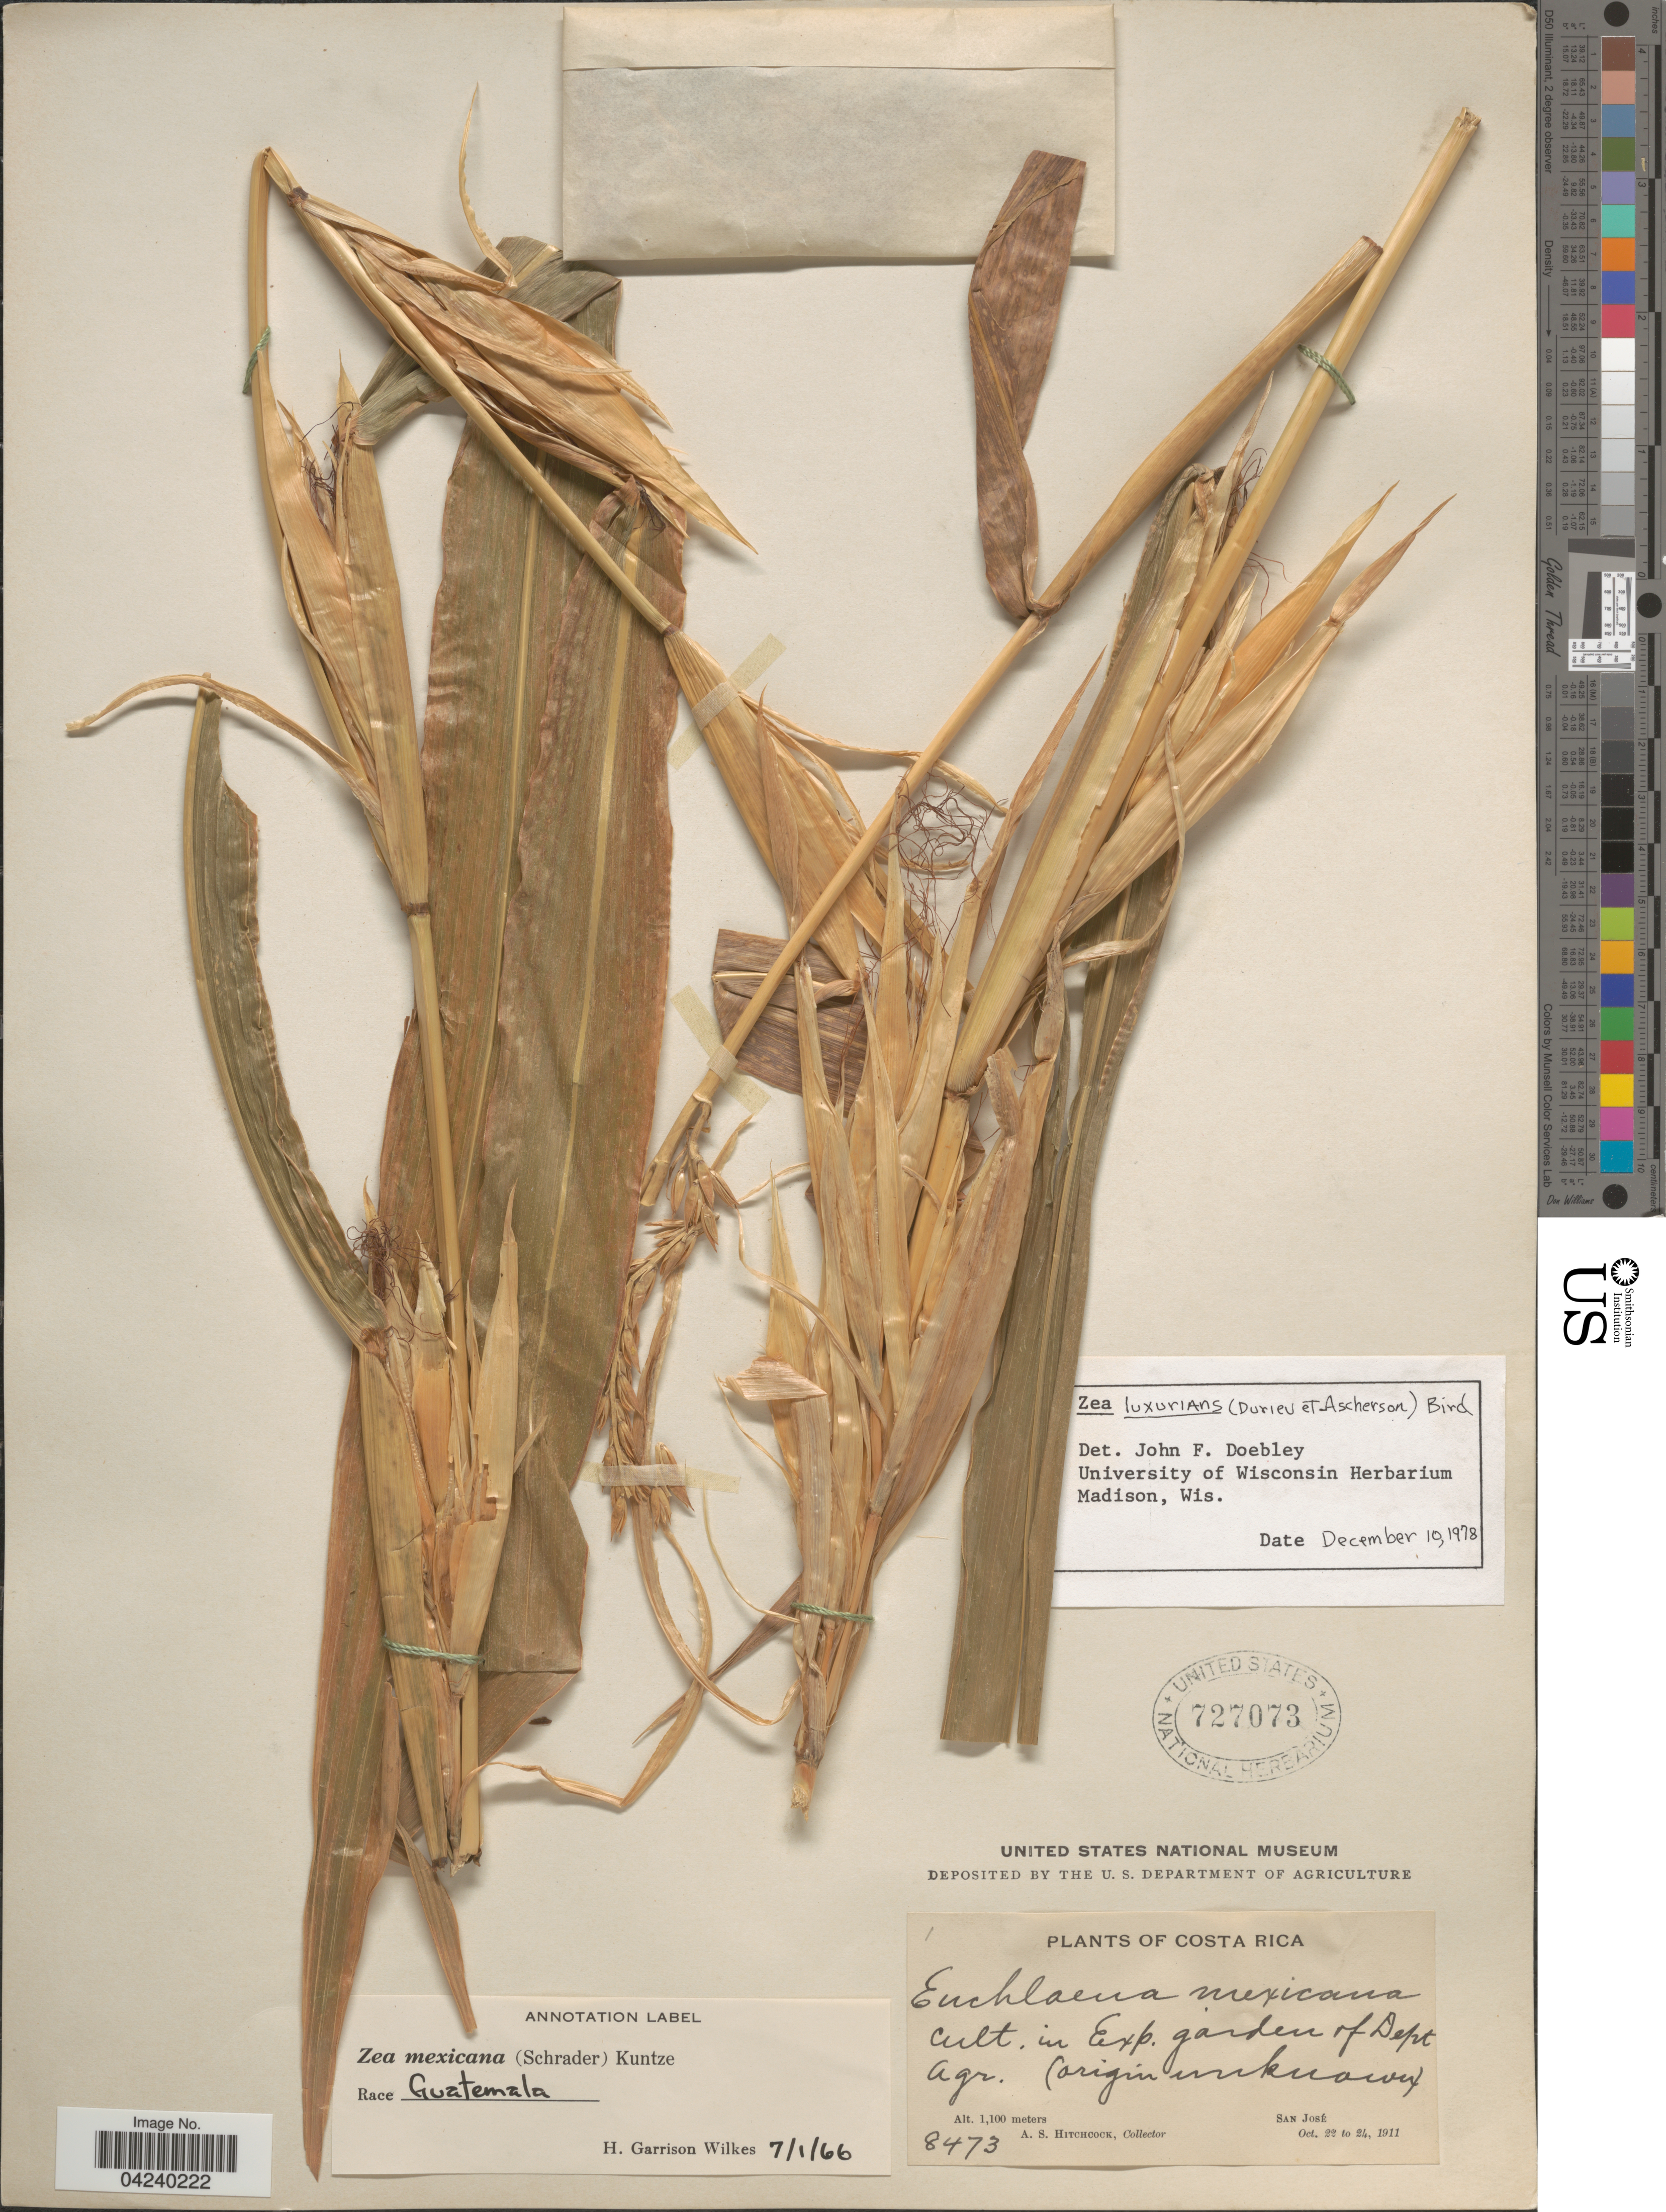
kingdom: Plantae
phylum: Tracheophyta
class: Liliopsida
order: Poales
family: Poaceae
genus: Zea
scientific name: Zea luxurians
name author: (Durieu & Asch.) R.M. Bird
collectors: A. S. Hitchcock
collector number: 8473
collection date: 1911-10-22/1911-10-24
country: Costa Rica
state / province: San José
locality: Cult. in Exp. garden of Dept. Agr.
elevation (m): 1100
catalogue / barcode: US 727073